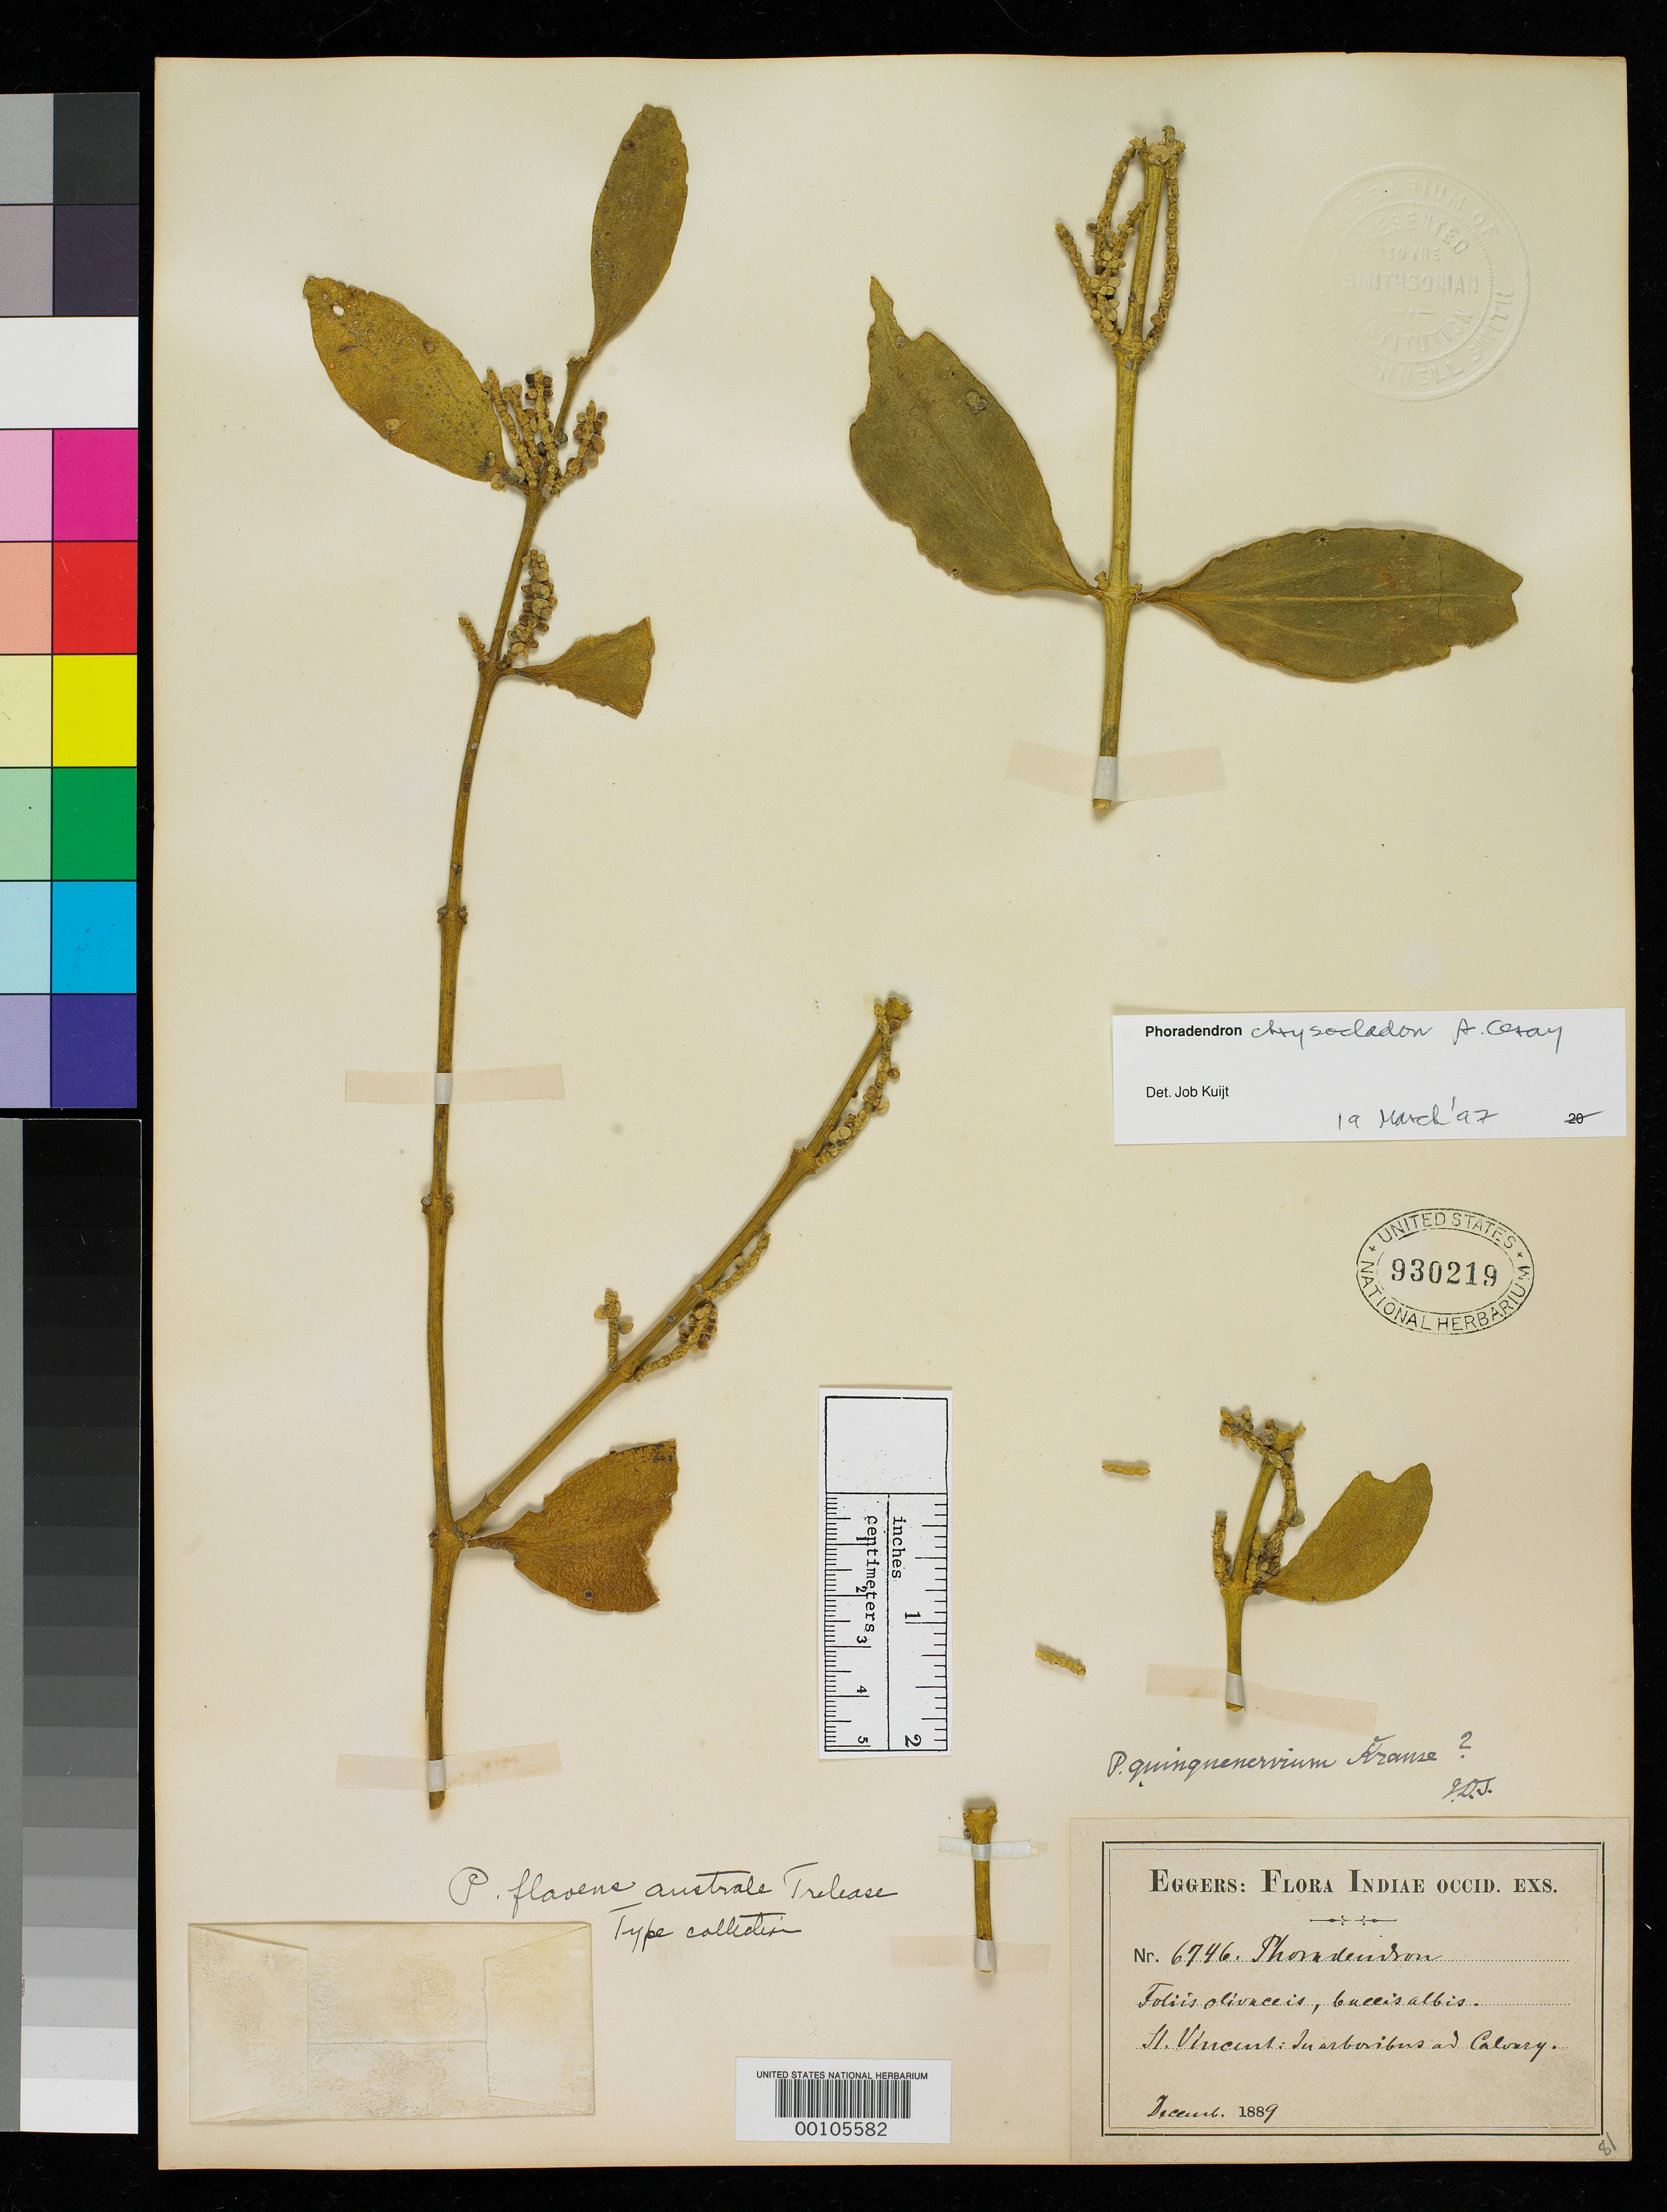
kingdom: Plantae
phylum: Tracheophyta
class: Magnoliopsida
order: Santalales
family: Viscaceae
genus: Phoradendron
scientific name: Phoradendron flavens var. australe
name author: Trel.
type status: Isotype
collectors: H. F. A. von Eggers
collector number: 6746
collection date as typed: Dec 1889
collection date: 1889-12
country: St. Vincent - Grenadines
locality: Calvary.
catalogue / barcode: US 930219